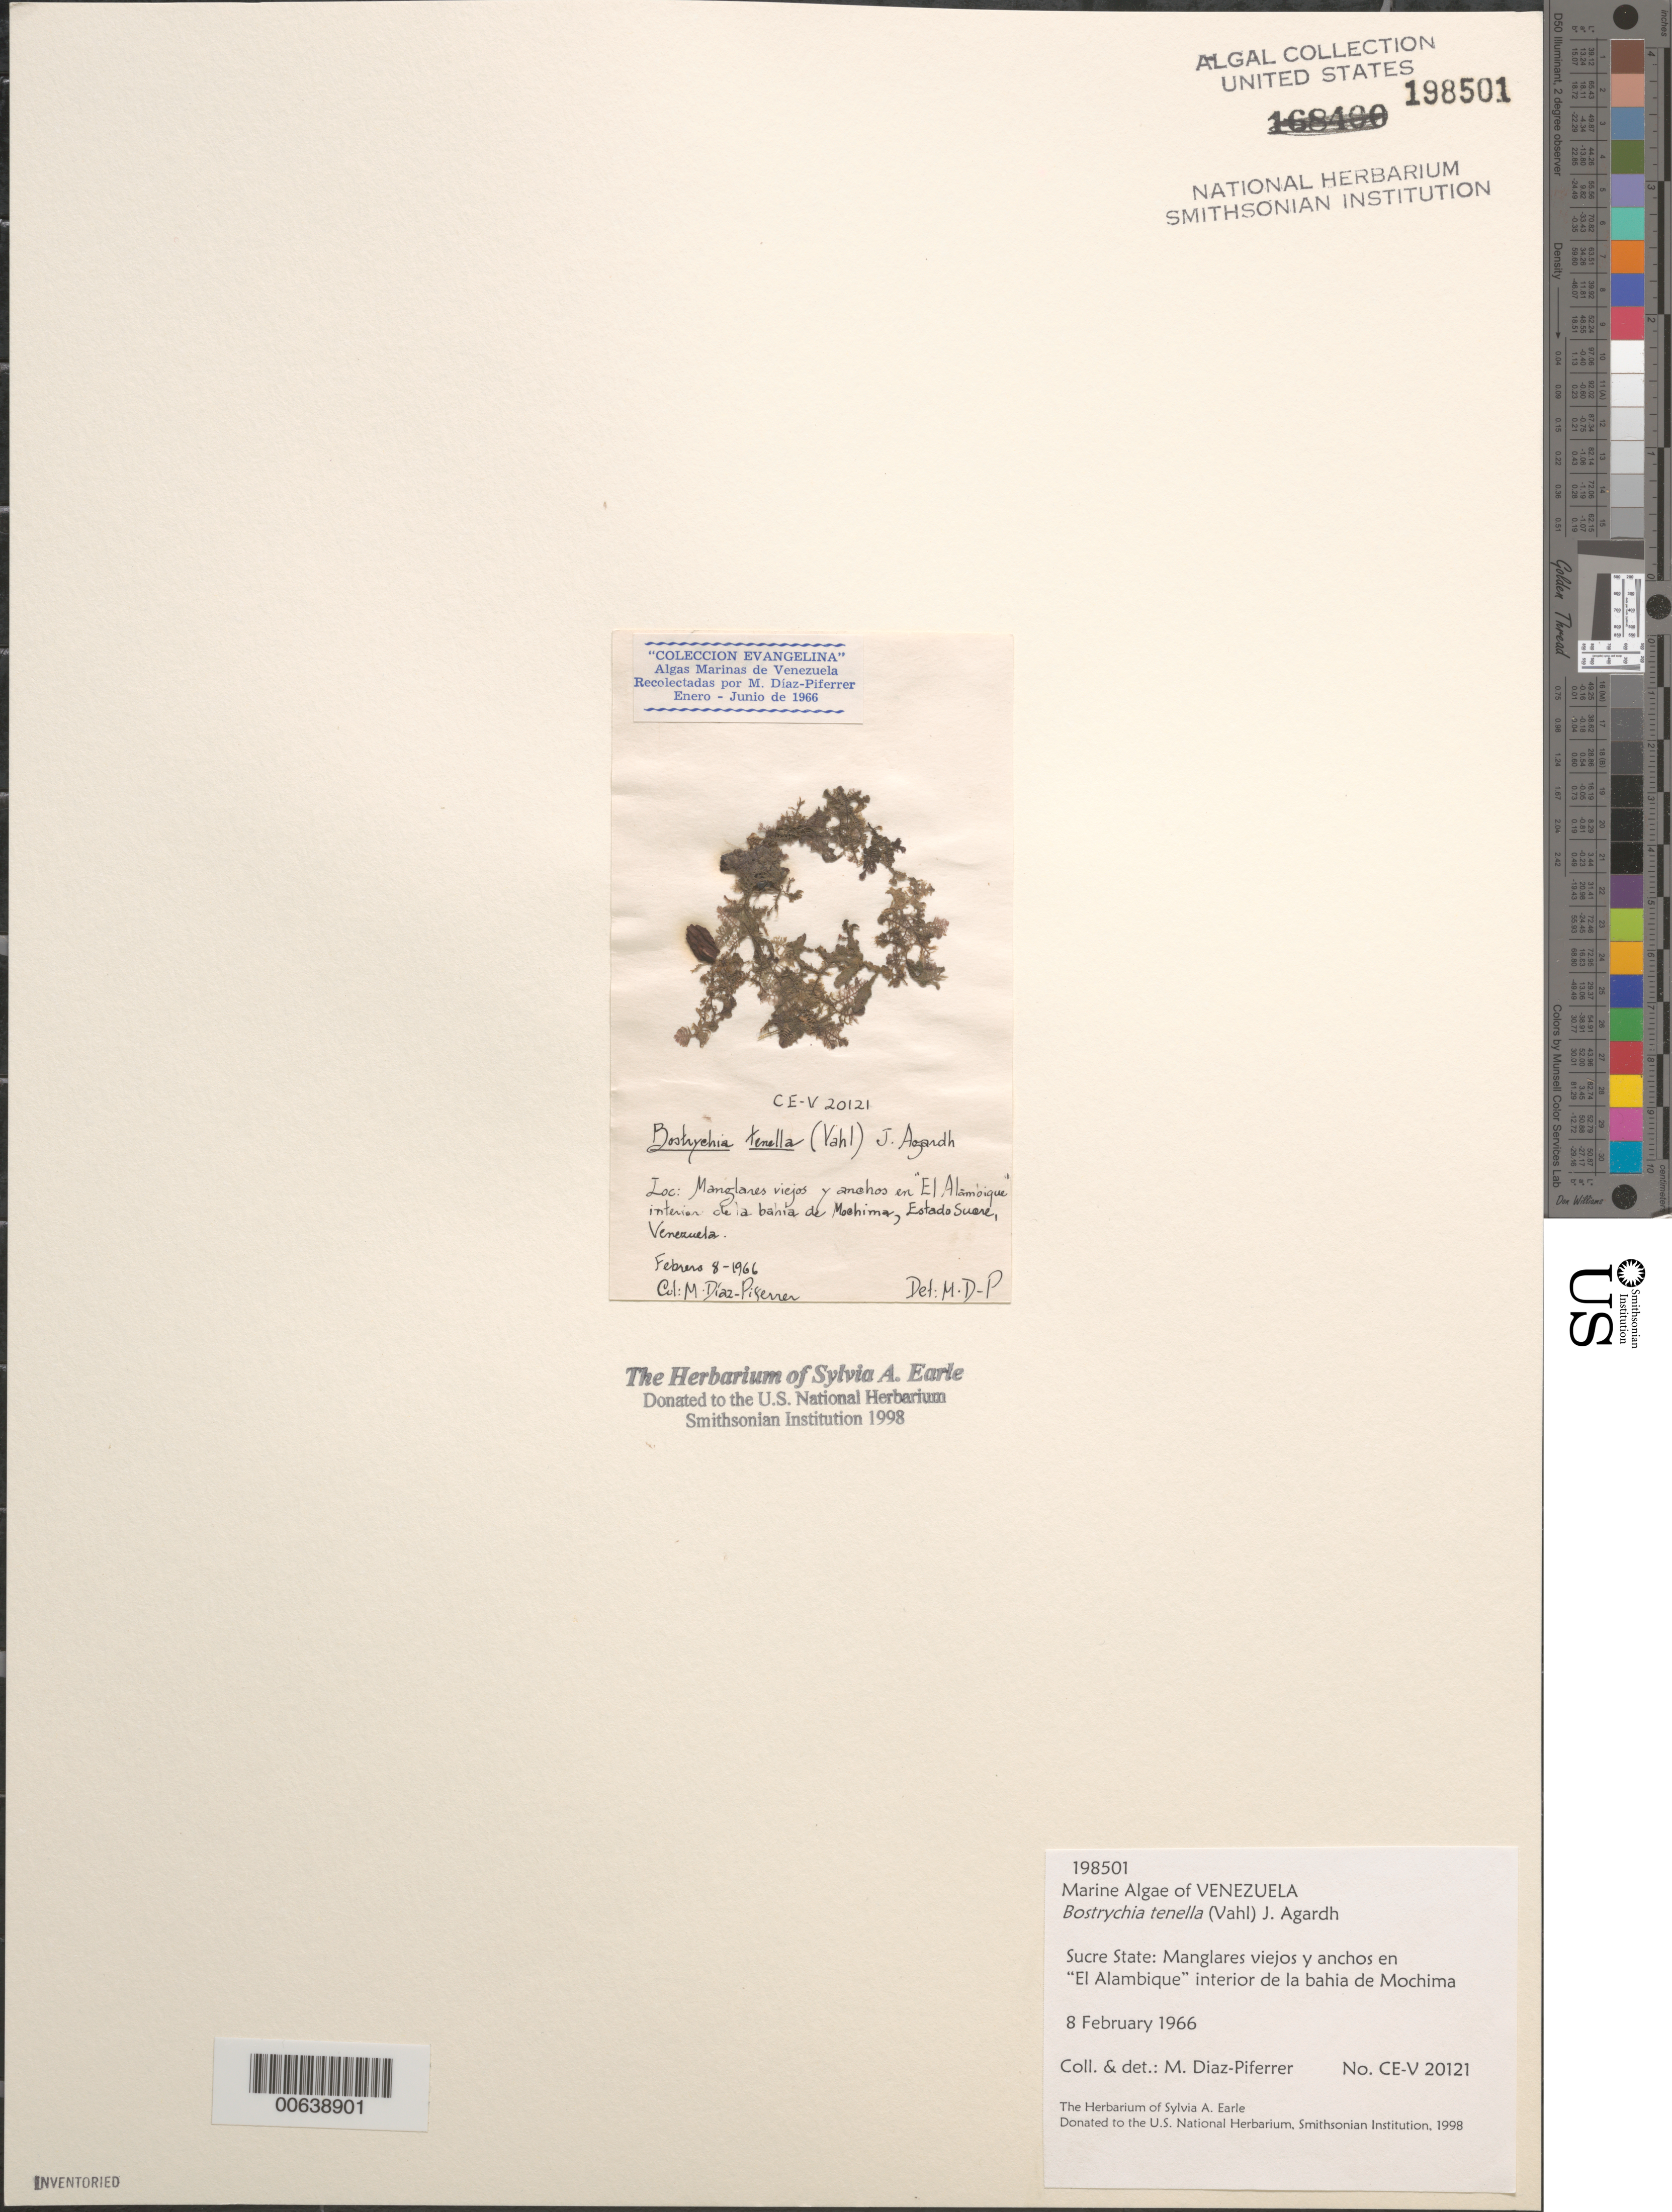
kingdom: Plantae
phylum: Rhodophyta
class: Florideophyceae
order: Ceramiales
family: Rhodomelaceae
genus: Bostrychia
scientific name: Bostrychia tenella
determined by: Diaz-Piferrer, M.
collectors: M. Diaz-Piferrer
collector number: Ce-v 20121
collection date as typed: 08 Feb 1966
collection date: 1966-02-08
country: Venezuela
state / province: Sucre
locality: El alambique, bahia de mochima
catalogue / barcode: US 198501